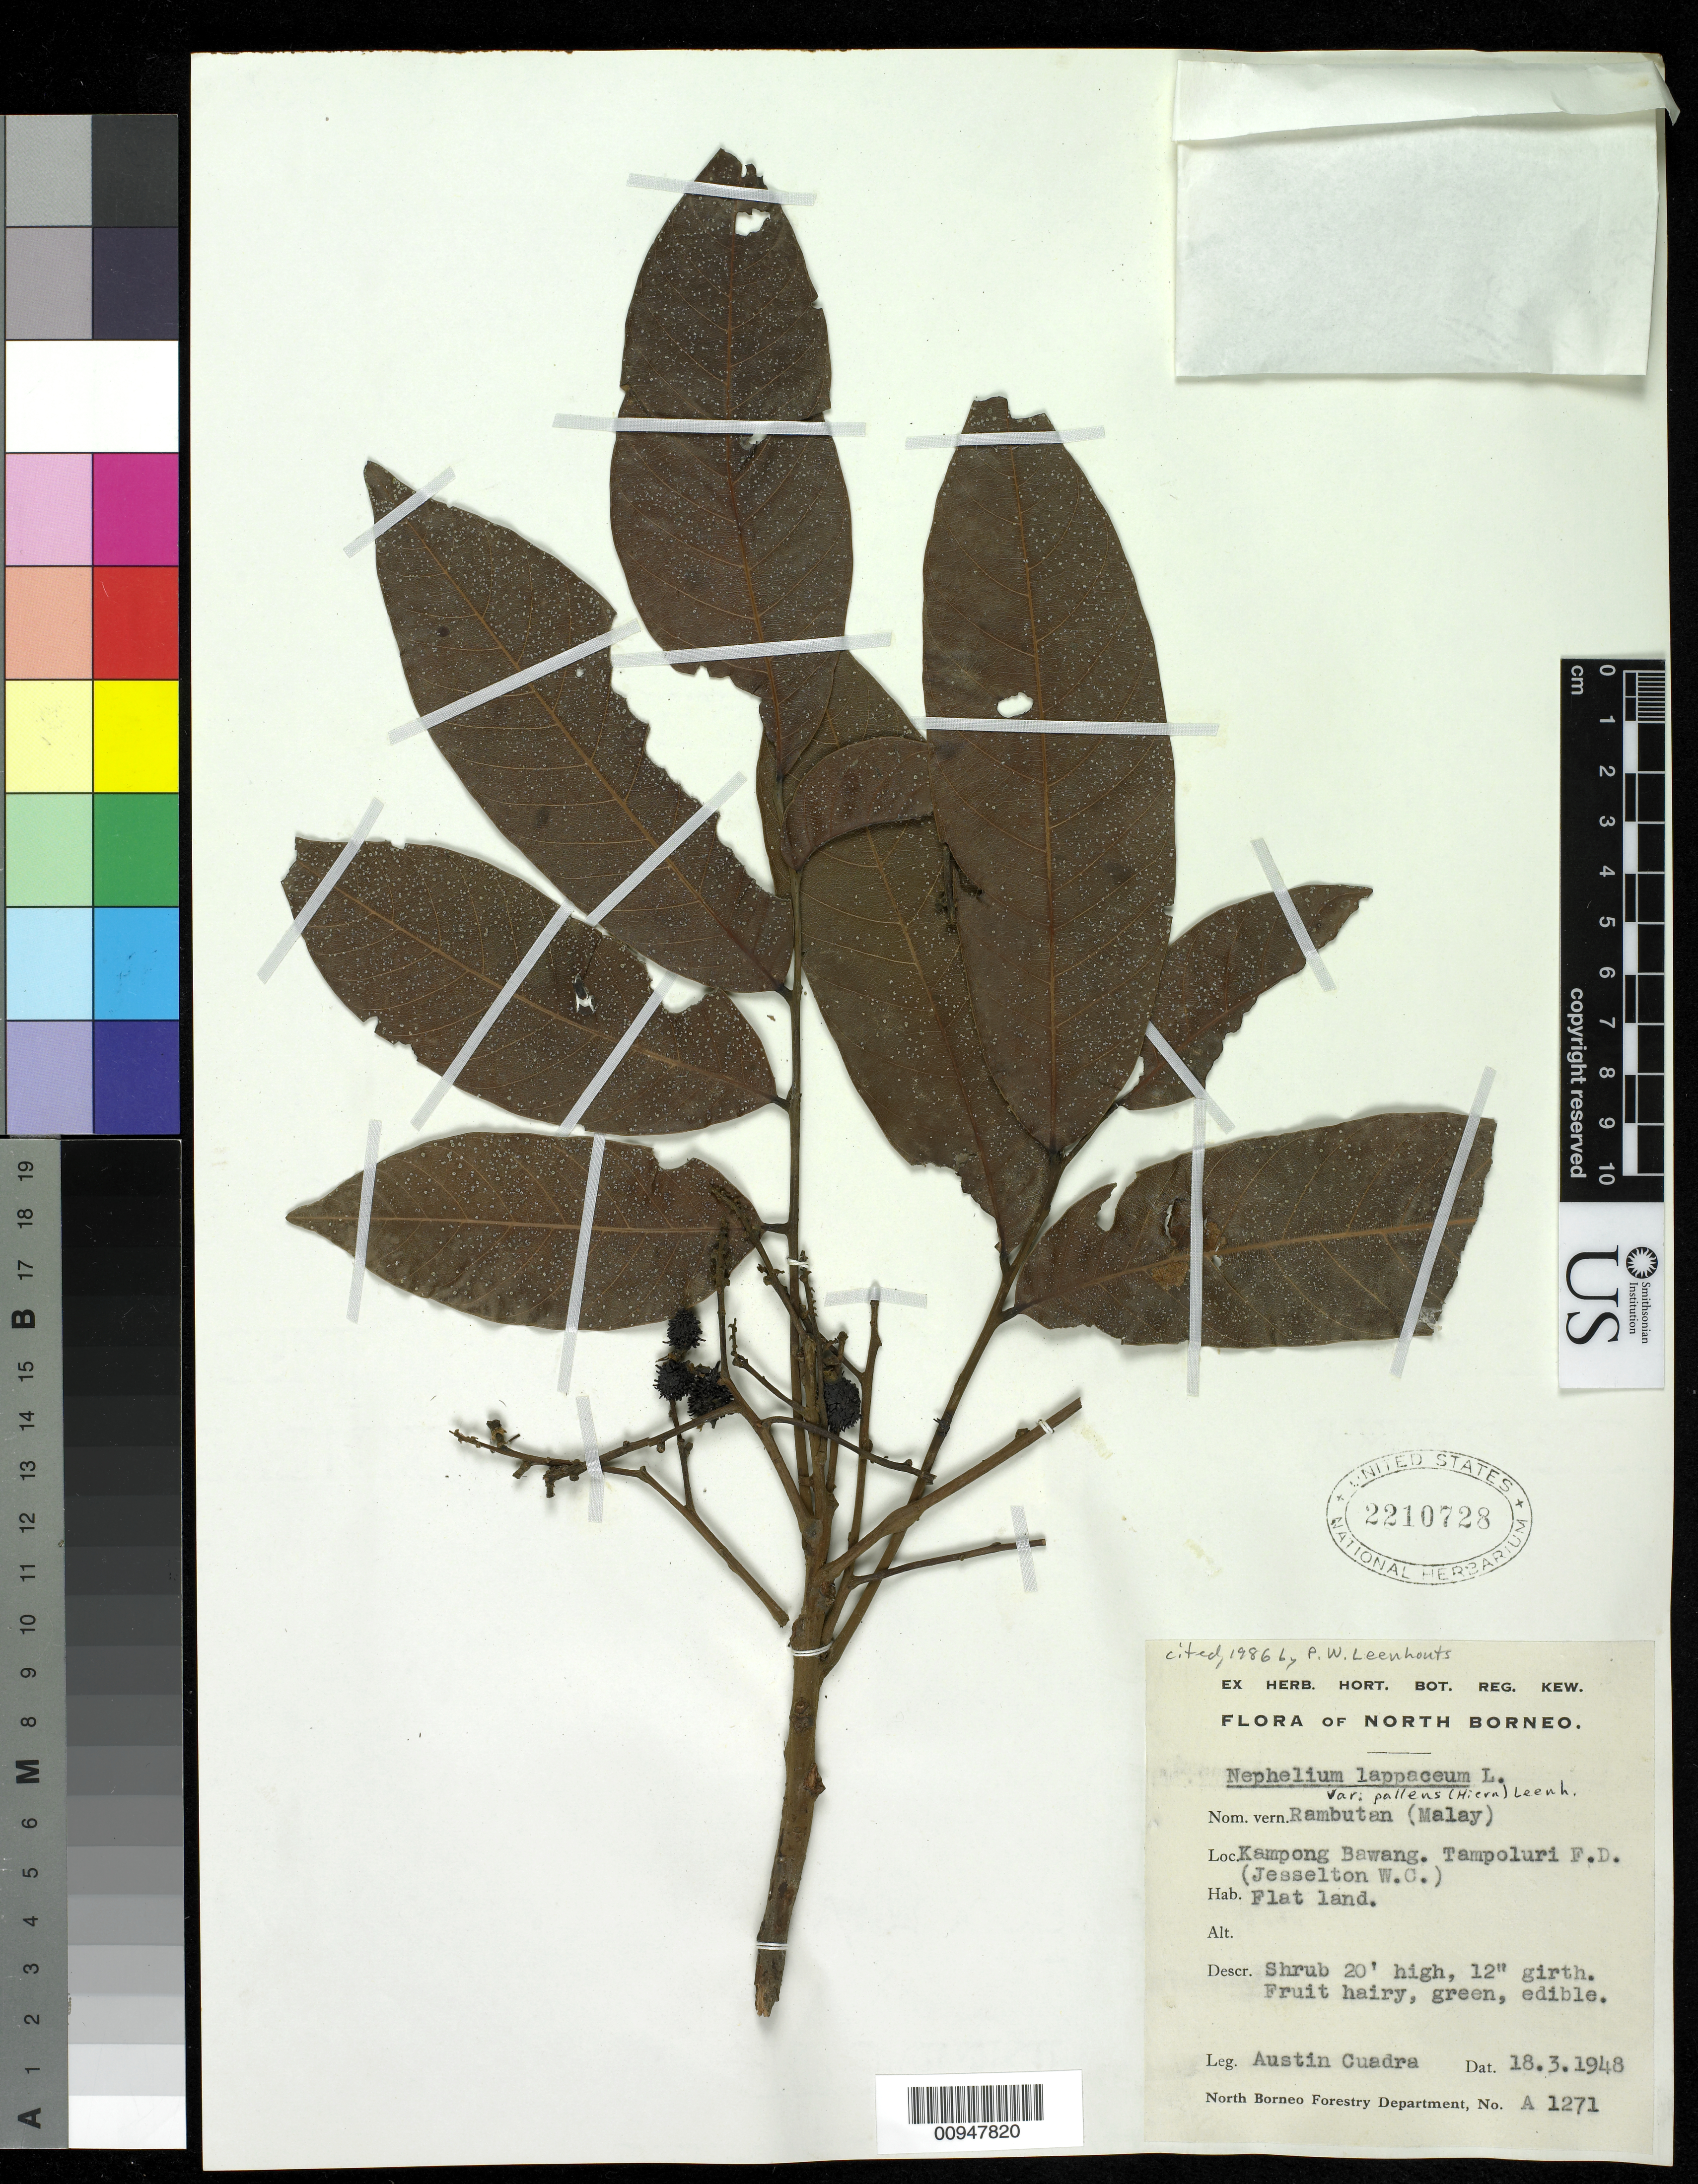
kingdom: Plantae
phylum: Tracheophyta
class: Magnoliopsida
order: Sapindales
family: Sapindaceae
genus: Nephelium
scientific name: Nephelium cuspidatum var. eriopetalum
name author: (Miq.) Leenh.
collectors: Kadir Bin Abdul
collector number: A 1271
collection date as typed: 12 Mar 1949 or 03 Dec 1949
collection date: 1949-03-12 or 1949-12-03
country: Malaysia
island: Borneo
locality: Sepilok F.R. Elopura, Sandakan, F.D. Compt. O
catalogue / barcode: US 2210728